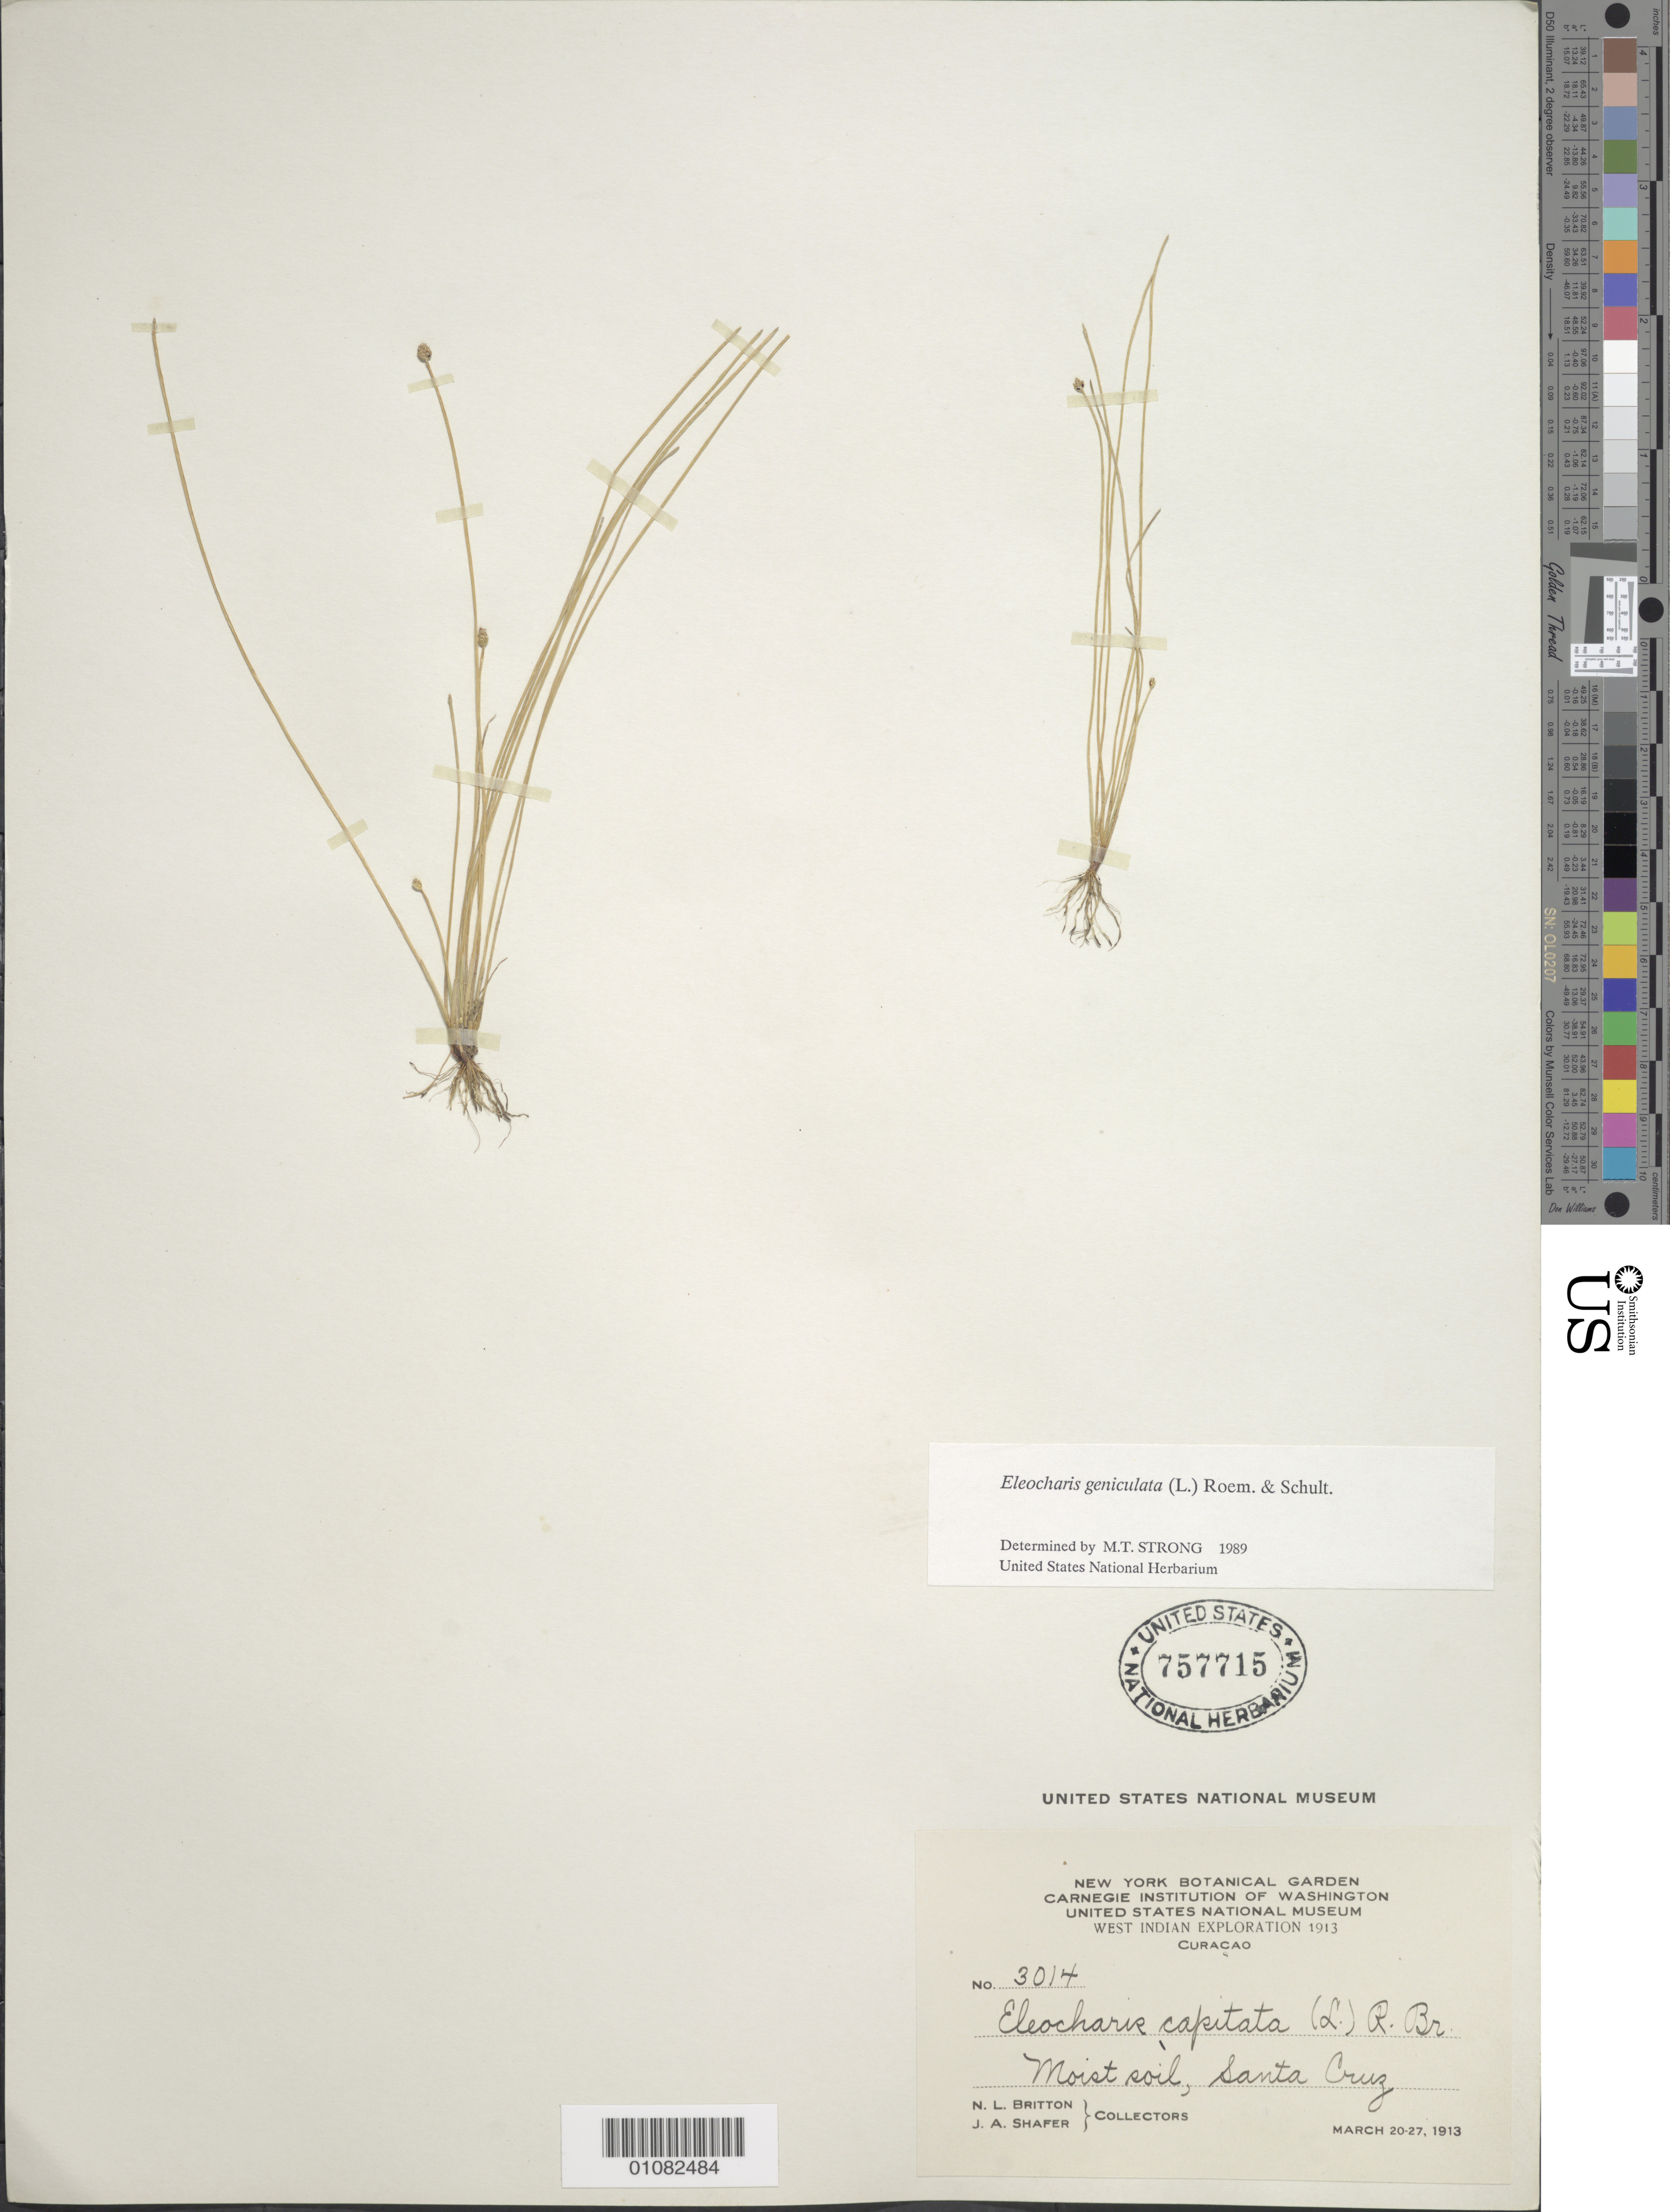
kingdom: Plantae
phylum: Tracheophyta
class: Liliopsida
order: Poales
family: Cyperaceae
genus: Eleocharis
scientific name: Eleocharis geniculata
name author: (L.) Roem. & Schult.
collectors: N. Britton & J. A. Shafer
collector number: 3014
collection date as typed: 20 Mar 1913 to 27 Mar 1913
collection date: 1913-03-20/1913-03-27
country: Curaçao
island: Curaçao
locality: Santa Cruz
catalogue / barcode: US 757715